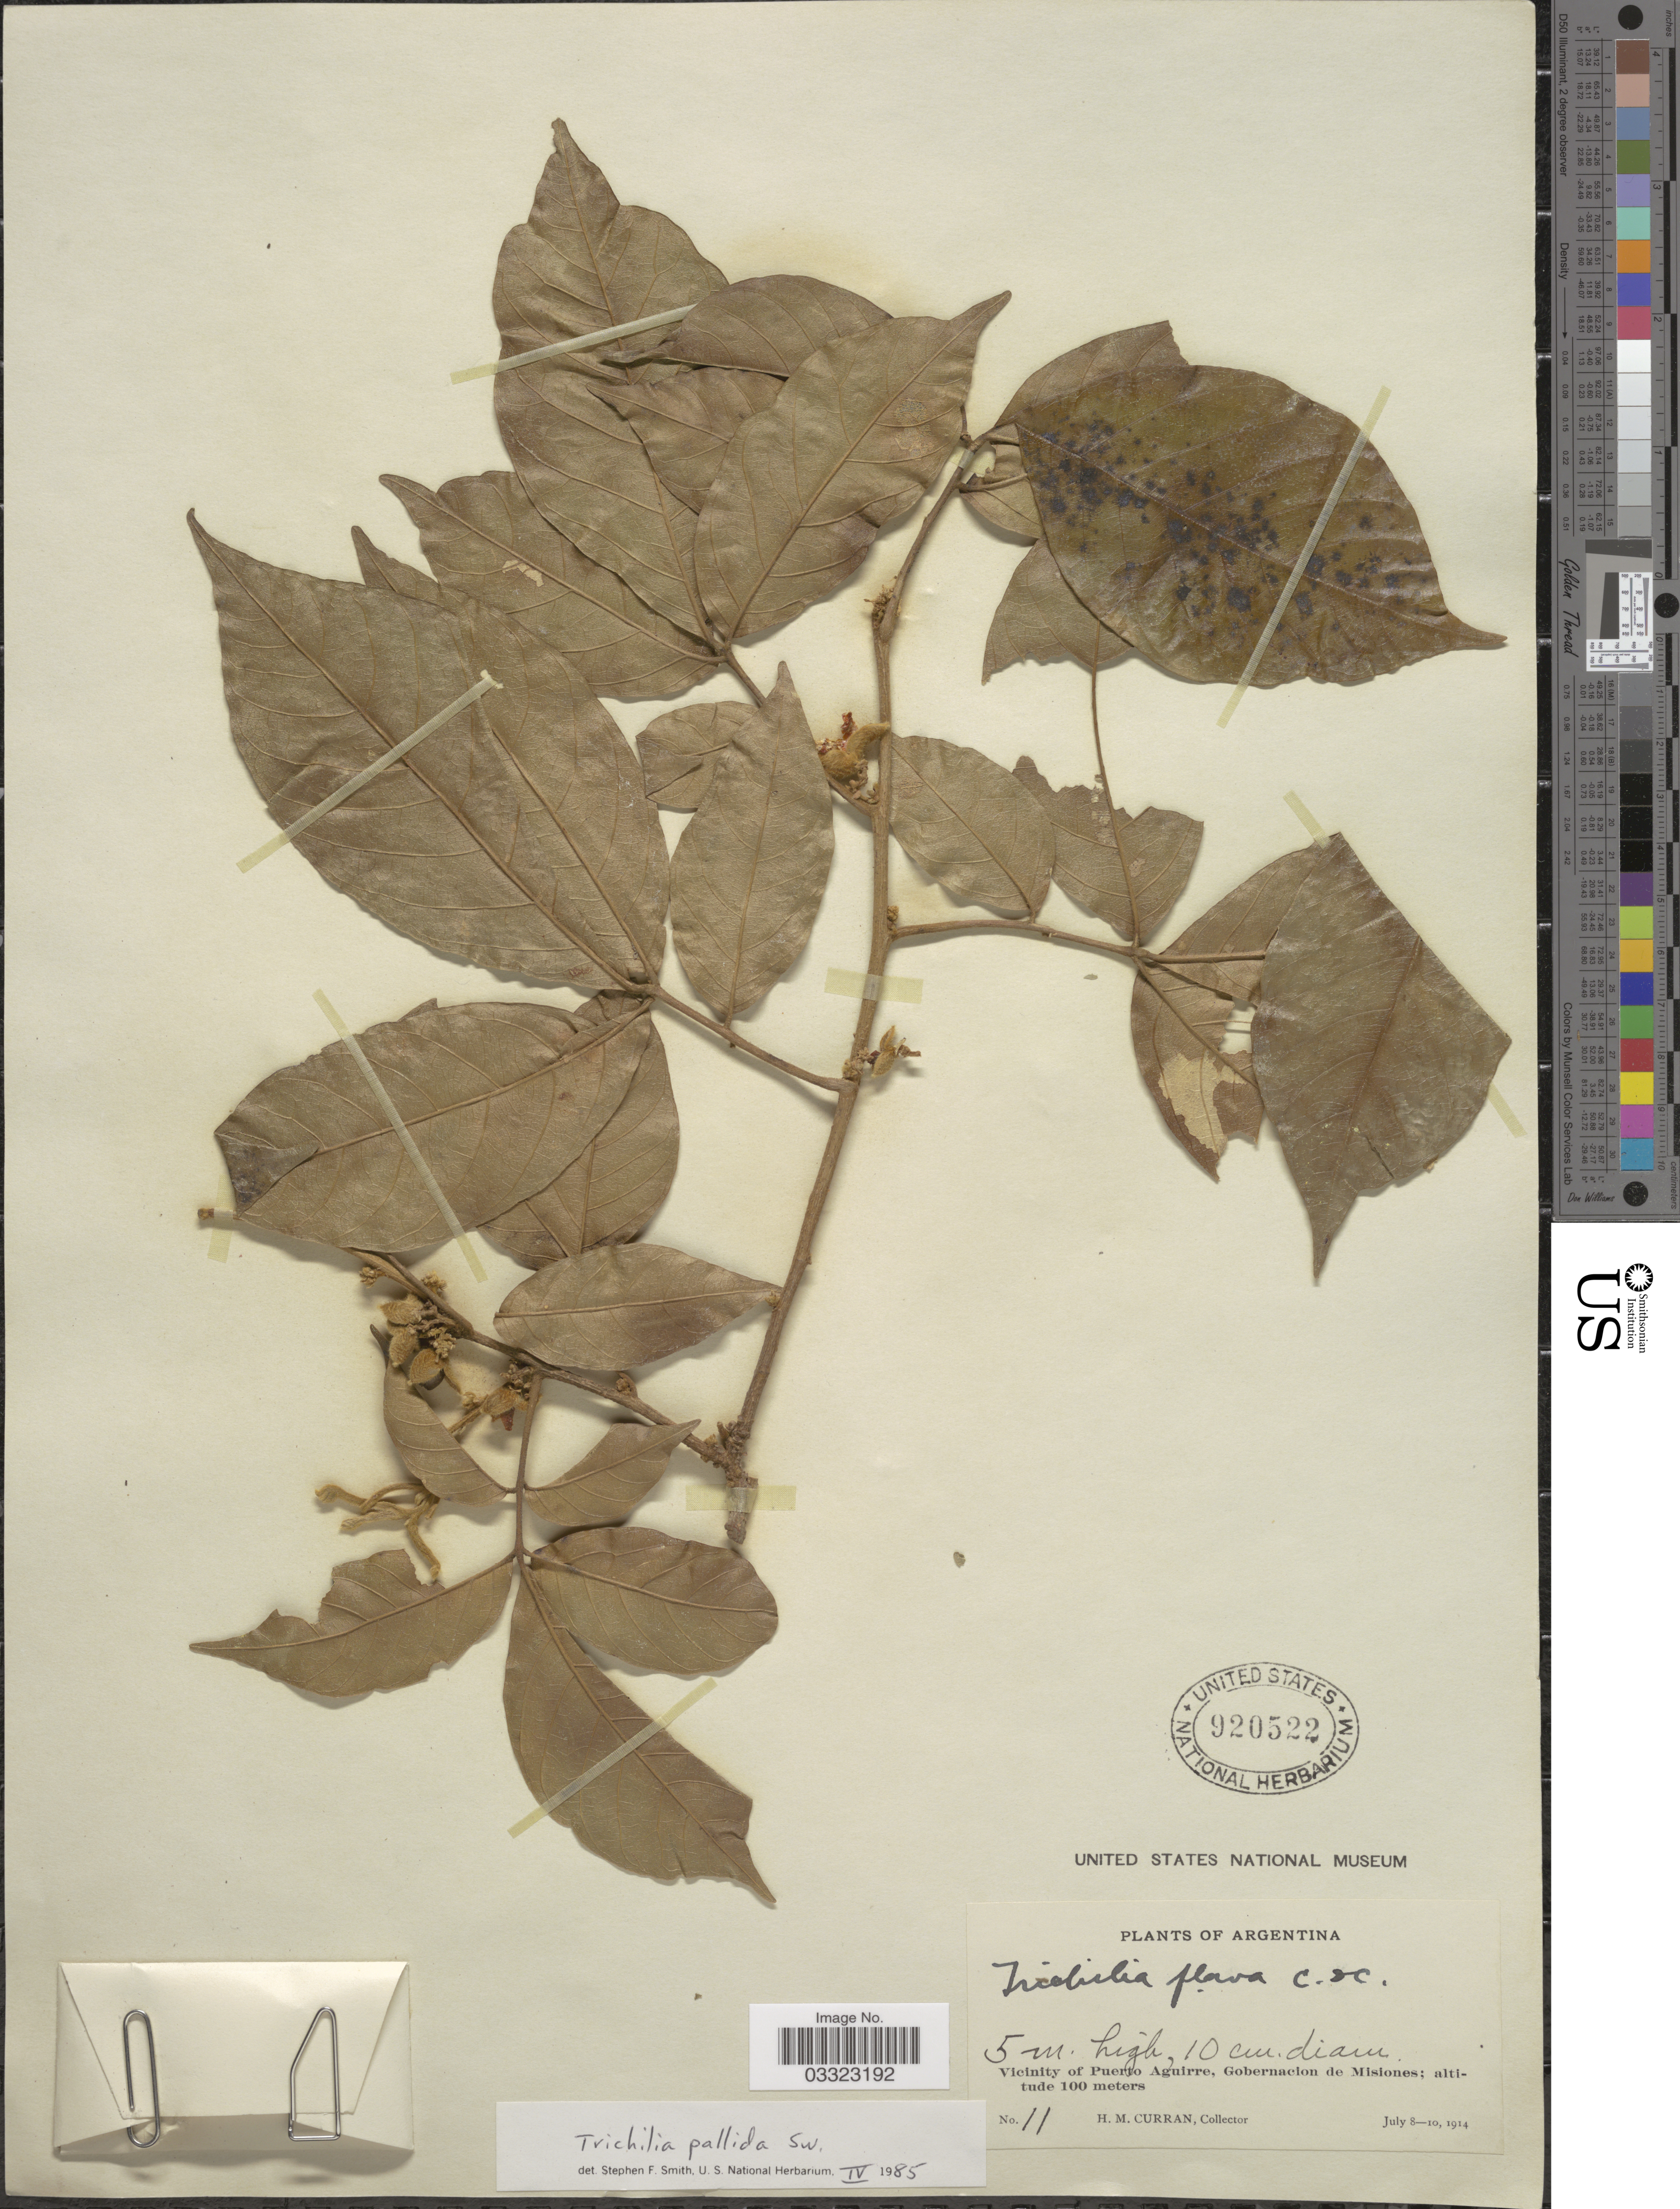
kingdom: Plantae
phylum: Tracheophyta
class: Magnoliopsida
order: Sapindales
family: Meliaceae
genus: Trichilia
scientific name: Trichilia pallida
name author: Sw.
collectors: H. M. Curran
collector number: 11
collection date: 1914-07-08/1914-07-10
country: Argentina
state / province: Misiones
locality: Vicinity of Puerto Aguirre, Gobernacion de Misiones.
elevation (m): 100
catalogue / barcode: US 920522